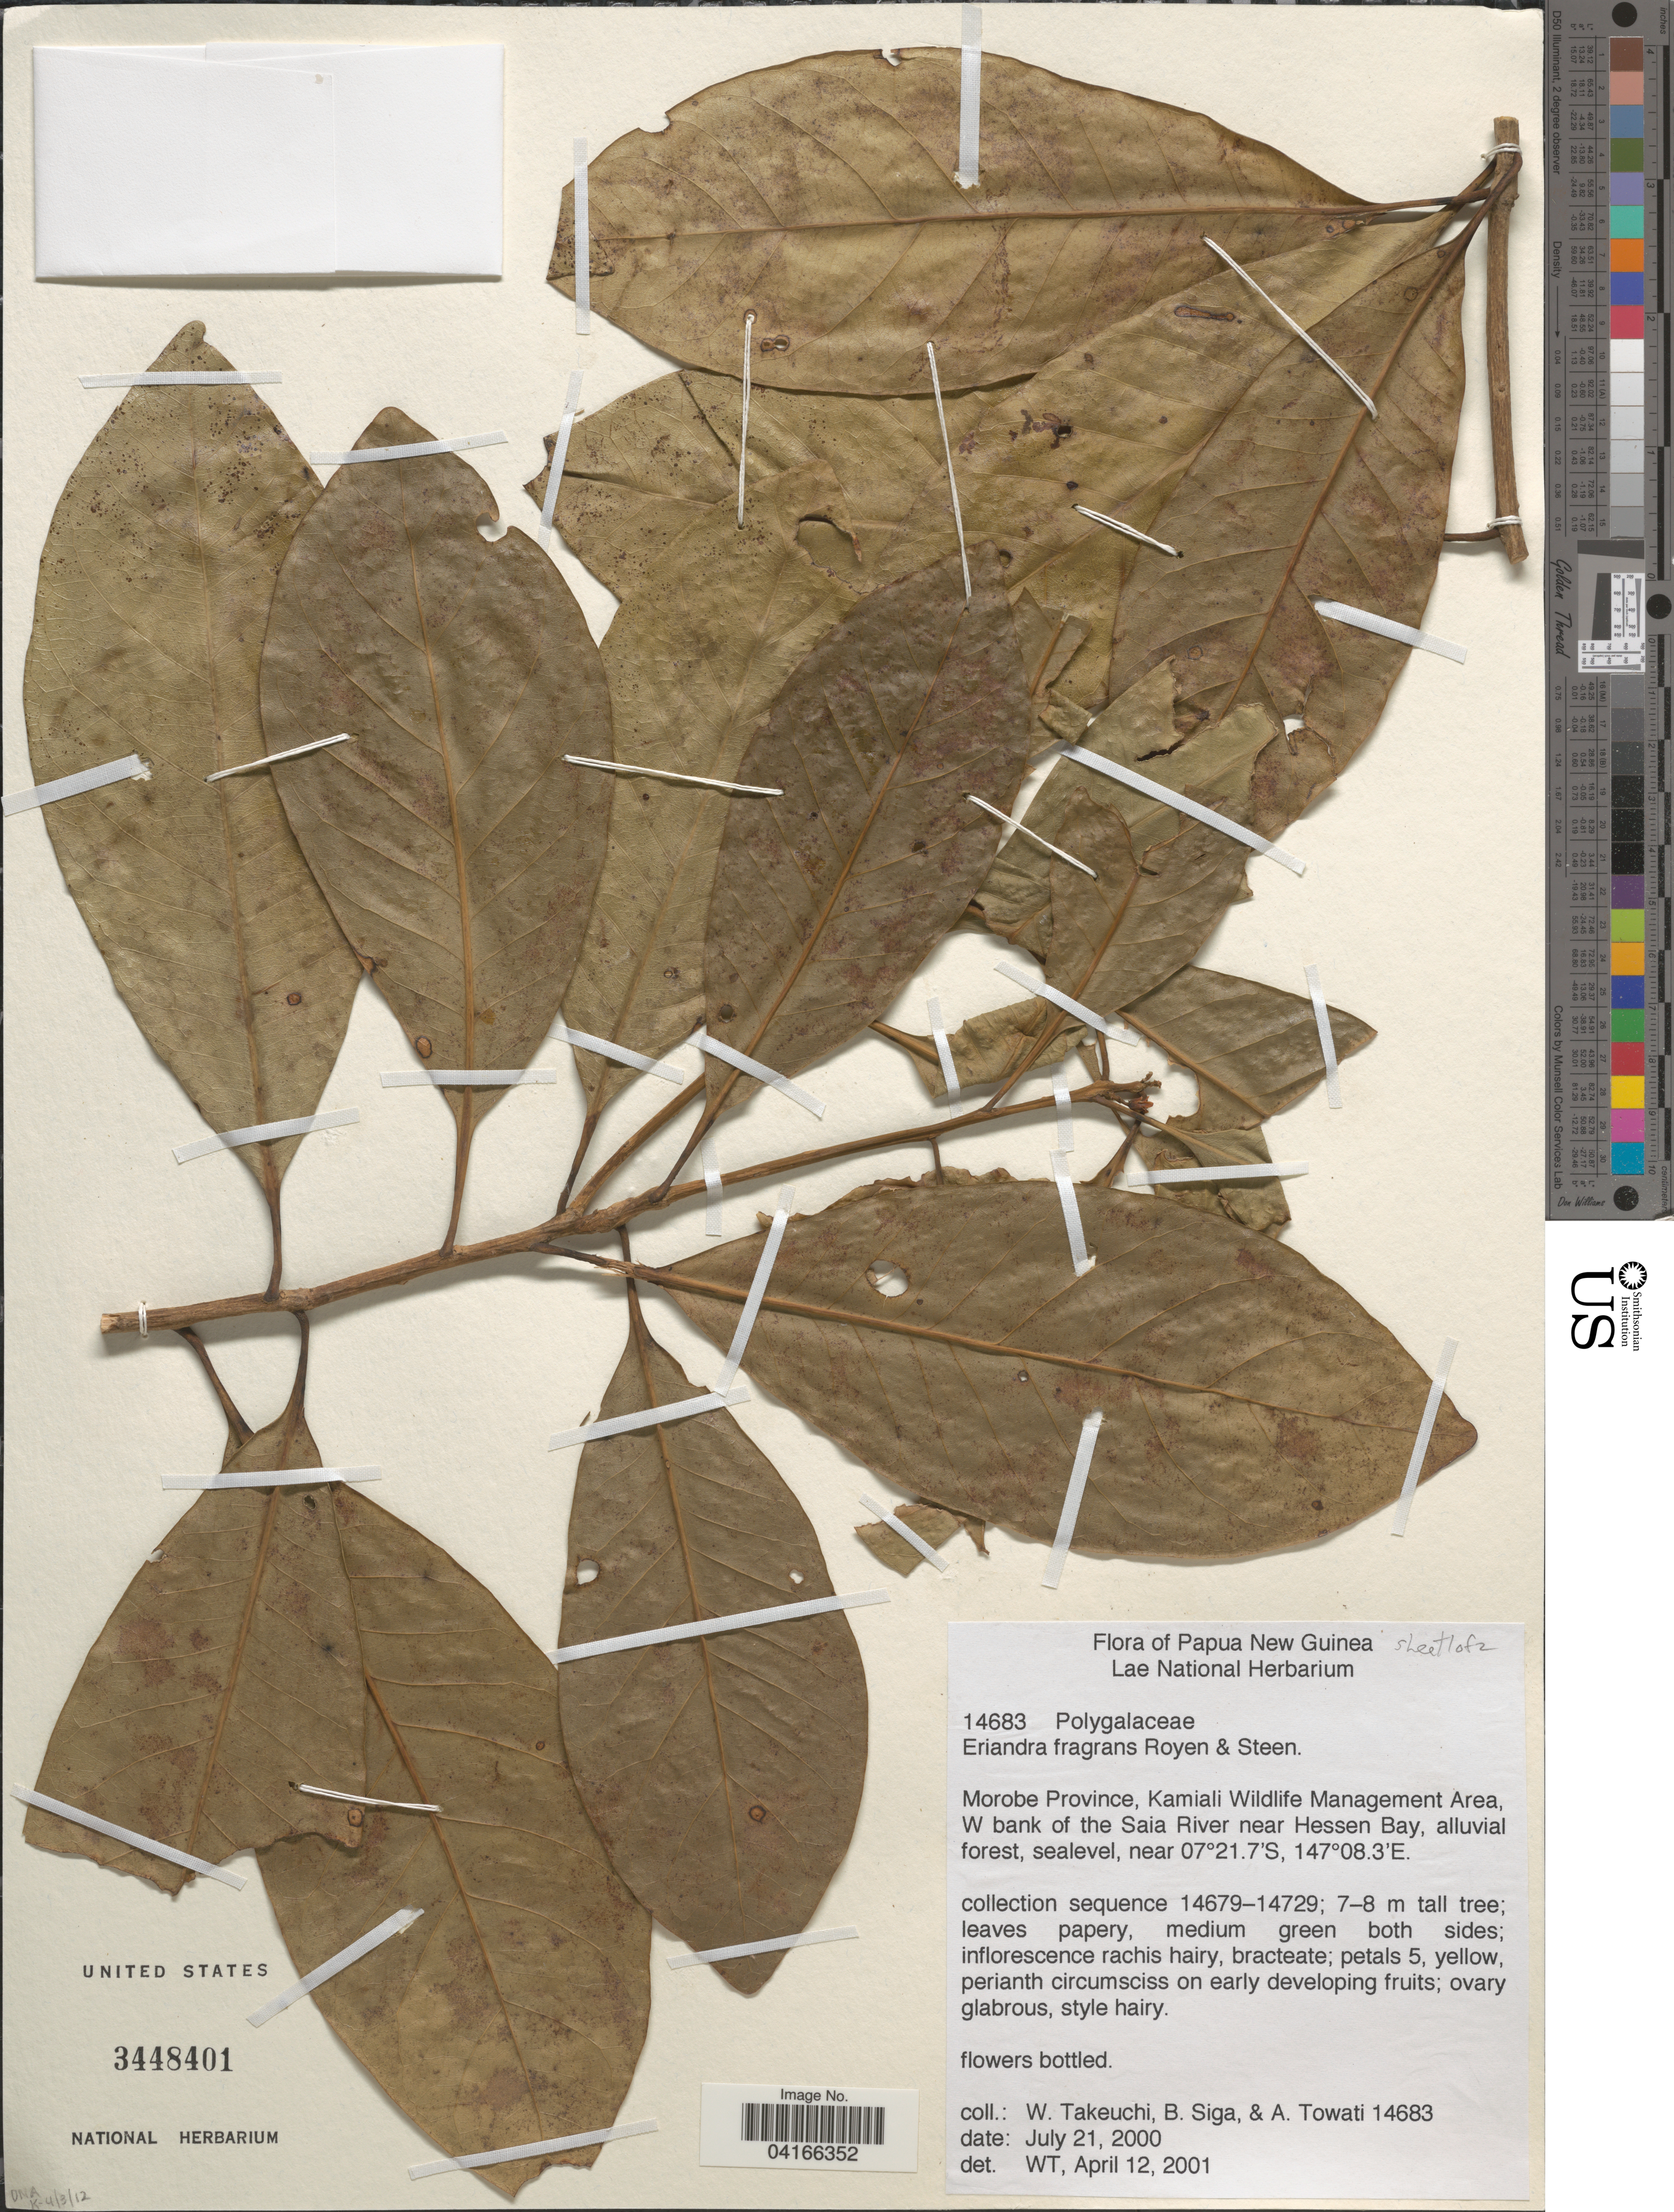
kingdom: Plantae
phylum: Tracheophyta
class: Magnoliopsida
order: Fabales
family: Polygalaceae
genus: Eriandra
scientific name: Eriandra fragrans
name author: P. Royen & Steenis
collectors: W. Takeuchi, B. Siga & A. Towati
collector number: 14683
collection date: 2000-07-21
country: Papua New Guinea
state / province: Morobe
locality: Kamiali Wildlife Management Area, W bank of the Saia River near Hessen Bay.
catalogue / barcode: US 3448401